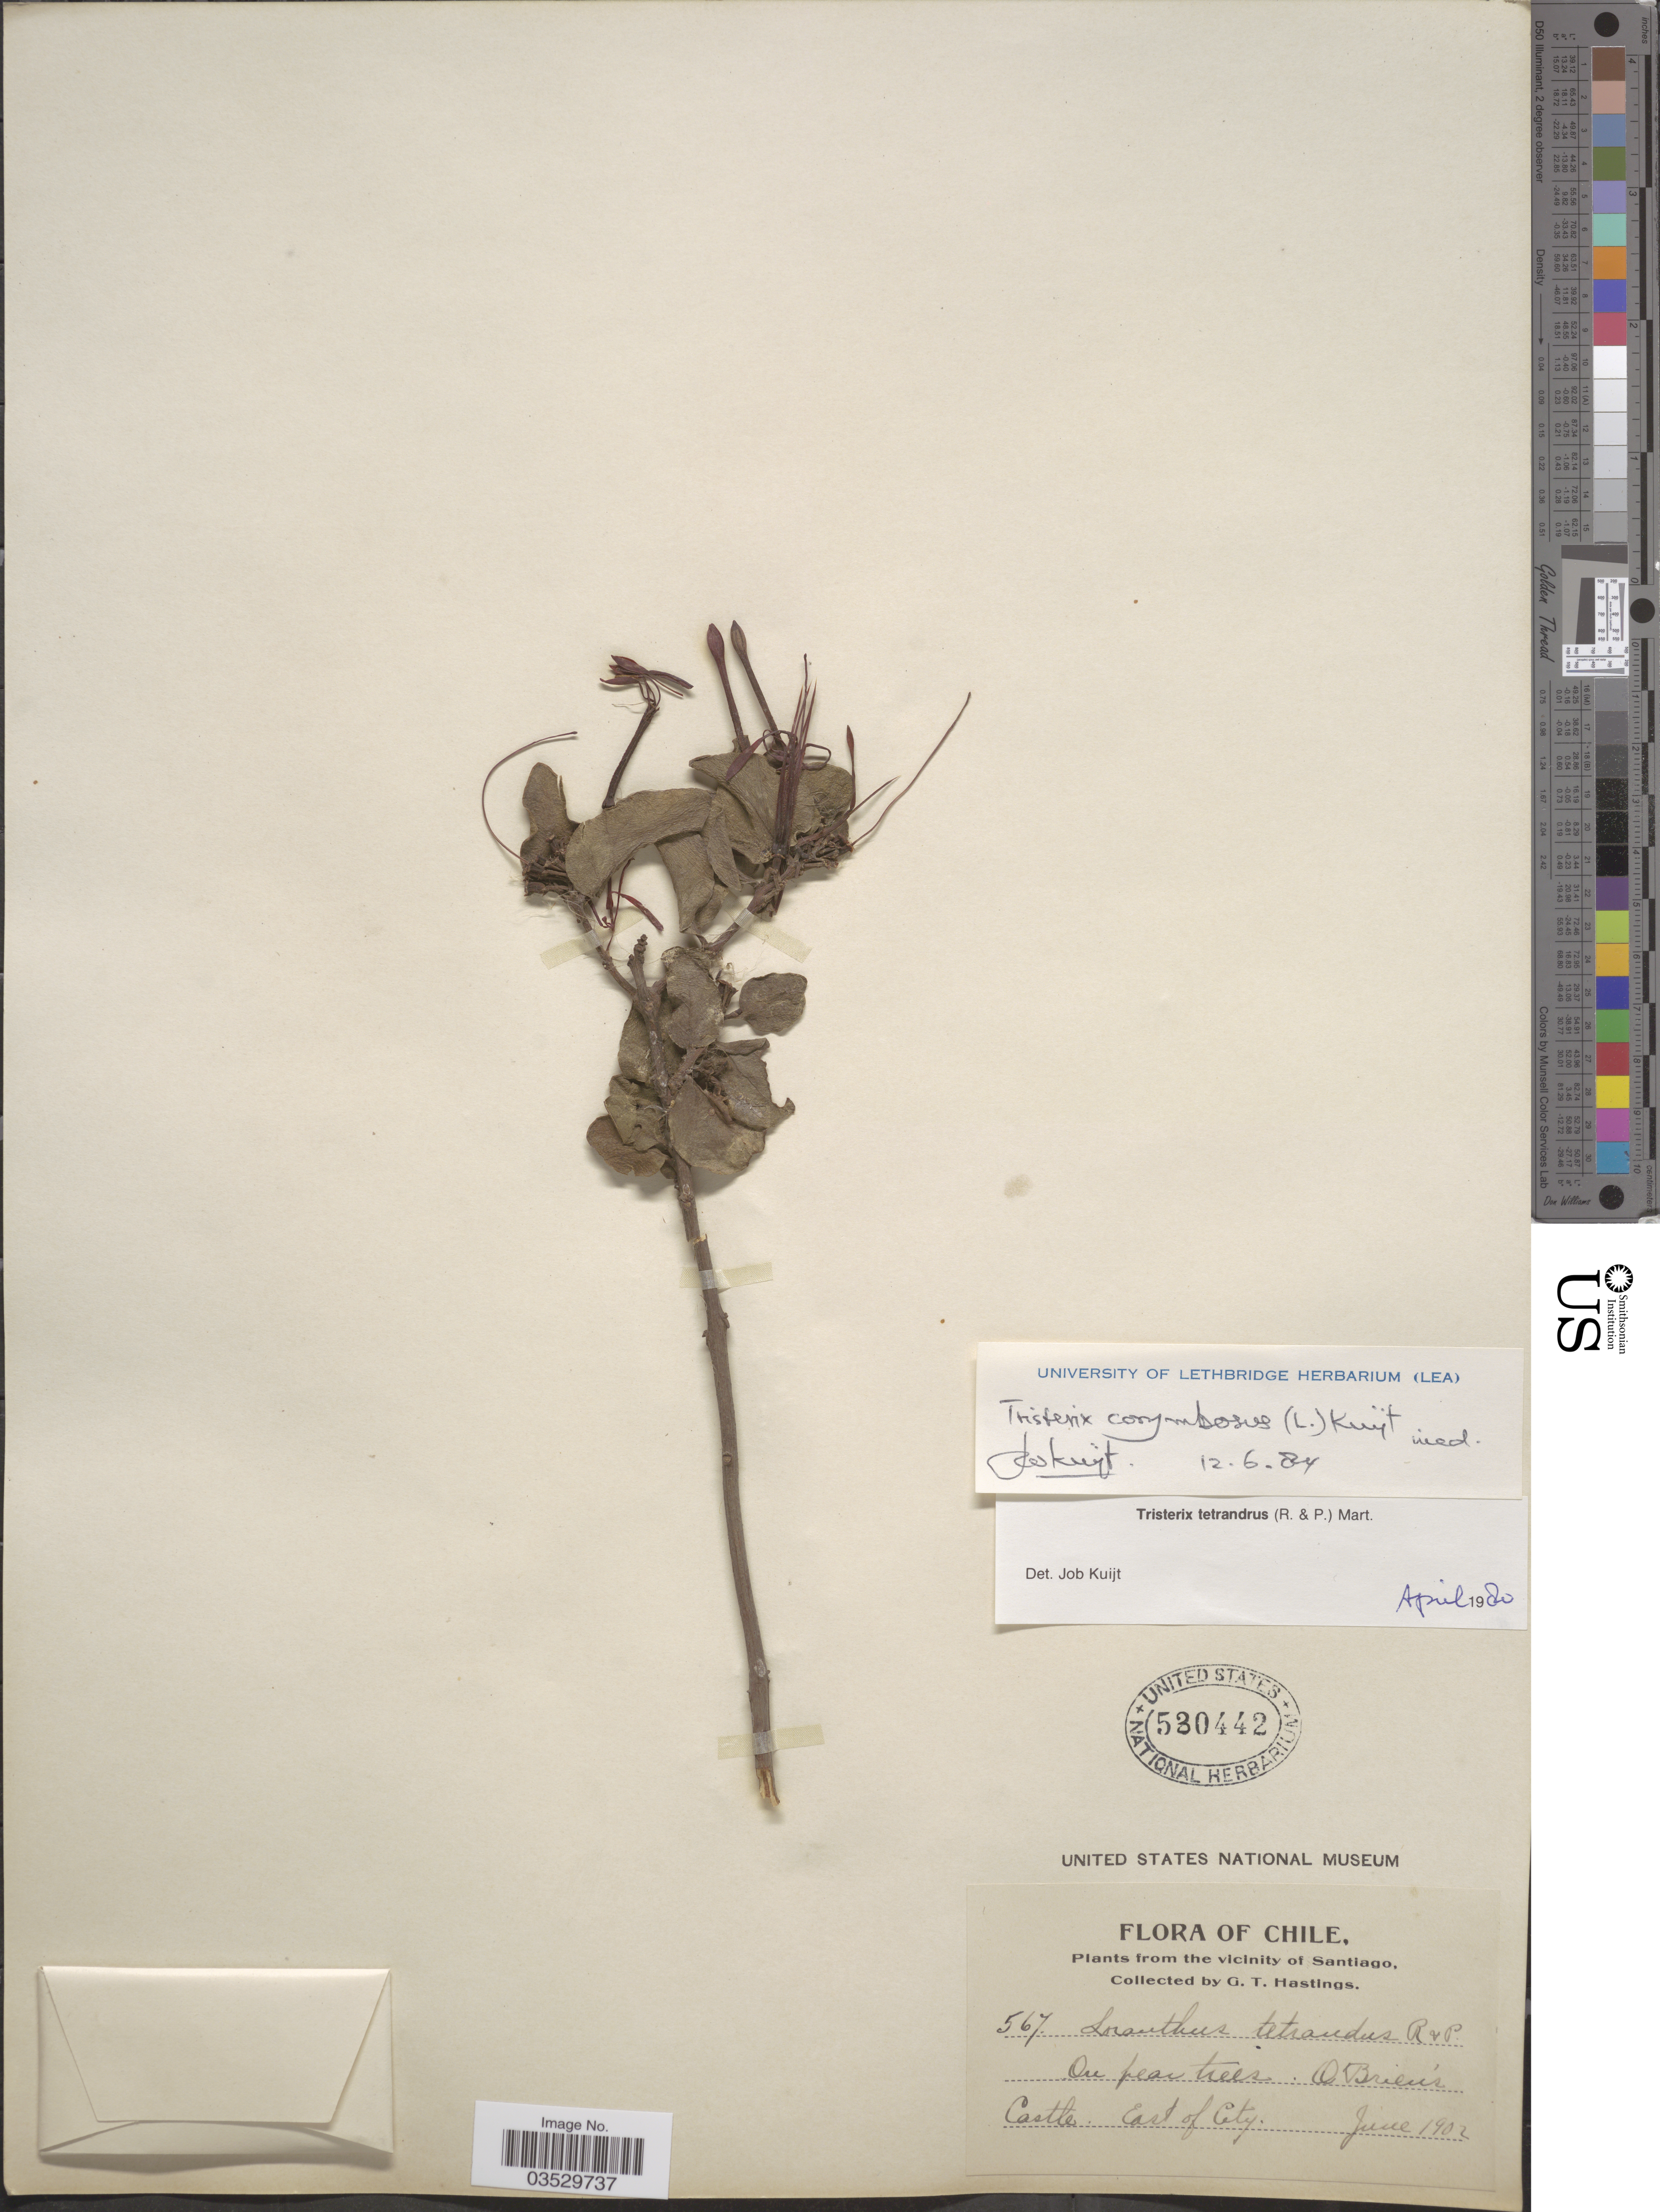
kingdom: Plantae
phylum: Tracheophyta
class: Magnoliopsida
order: Santalales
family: Loranthaceae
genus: Tristerix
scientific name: Tristerix corymbosus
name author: (L.) Kuijt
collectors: G. Hastings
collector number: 567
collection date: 1902-06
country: Chile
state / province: Región Metropolitana (RM)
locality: O Brien's Castle. East of City. Vicinity of Santiago.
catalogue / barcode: US 530442